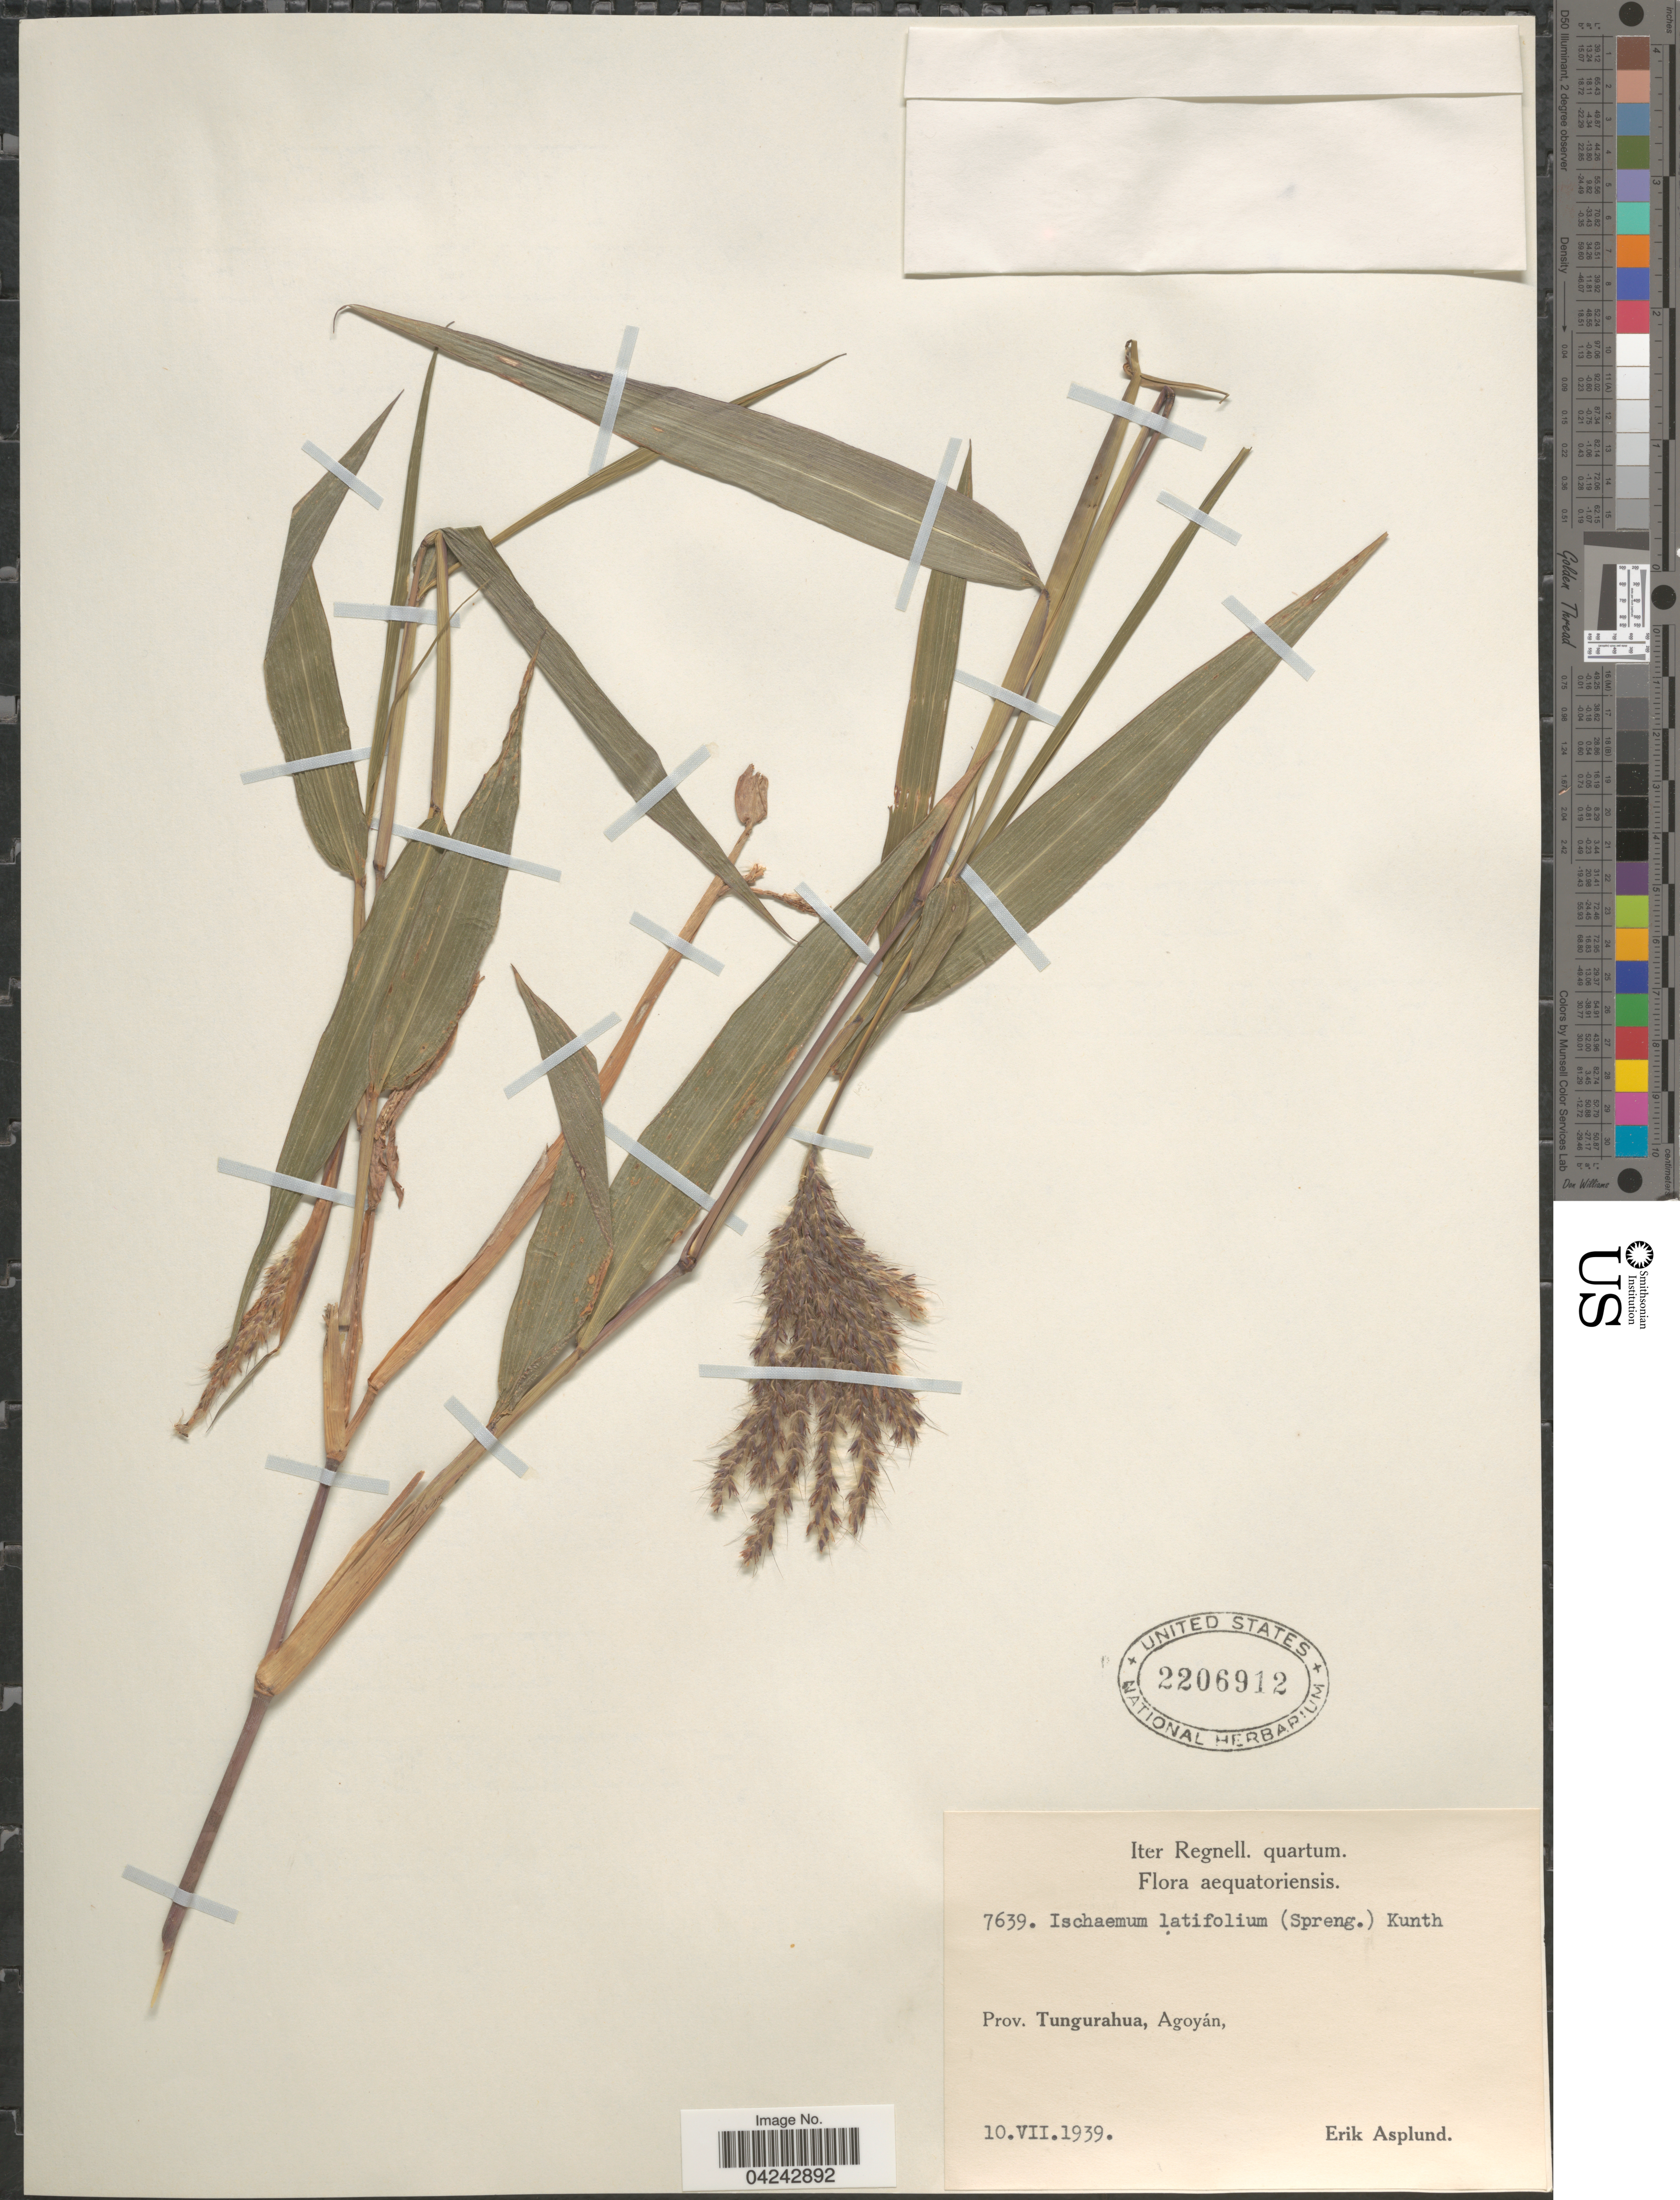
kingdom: Plantae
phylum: Tracheophyta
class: Liliopsida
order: Poales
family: Poaceae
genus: Ischaemum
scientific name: Ischaemum latifolium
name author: (Spreng.) Kunth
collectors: E. Asplund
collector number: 7639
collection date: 1939-07-10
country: Ecuador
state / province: Tungurahua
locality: Iter Regnell. quartum. Agoyán.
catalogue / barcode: US 2206912